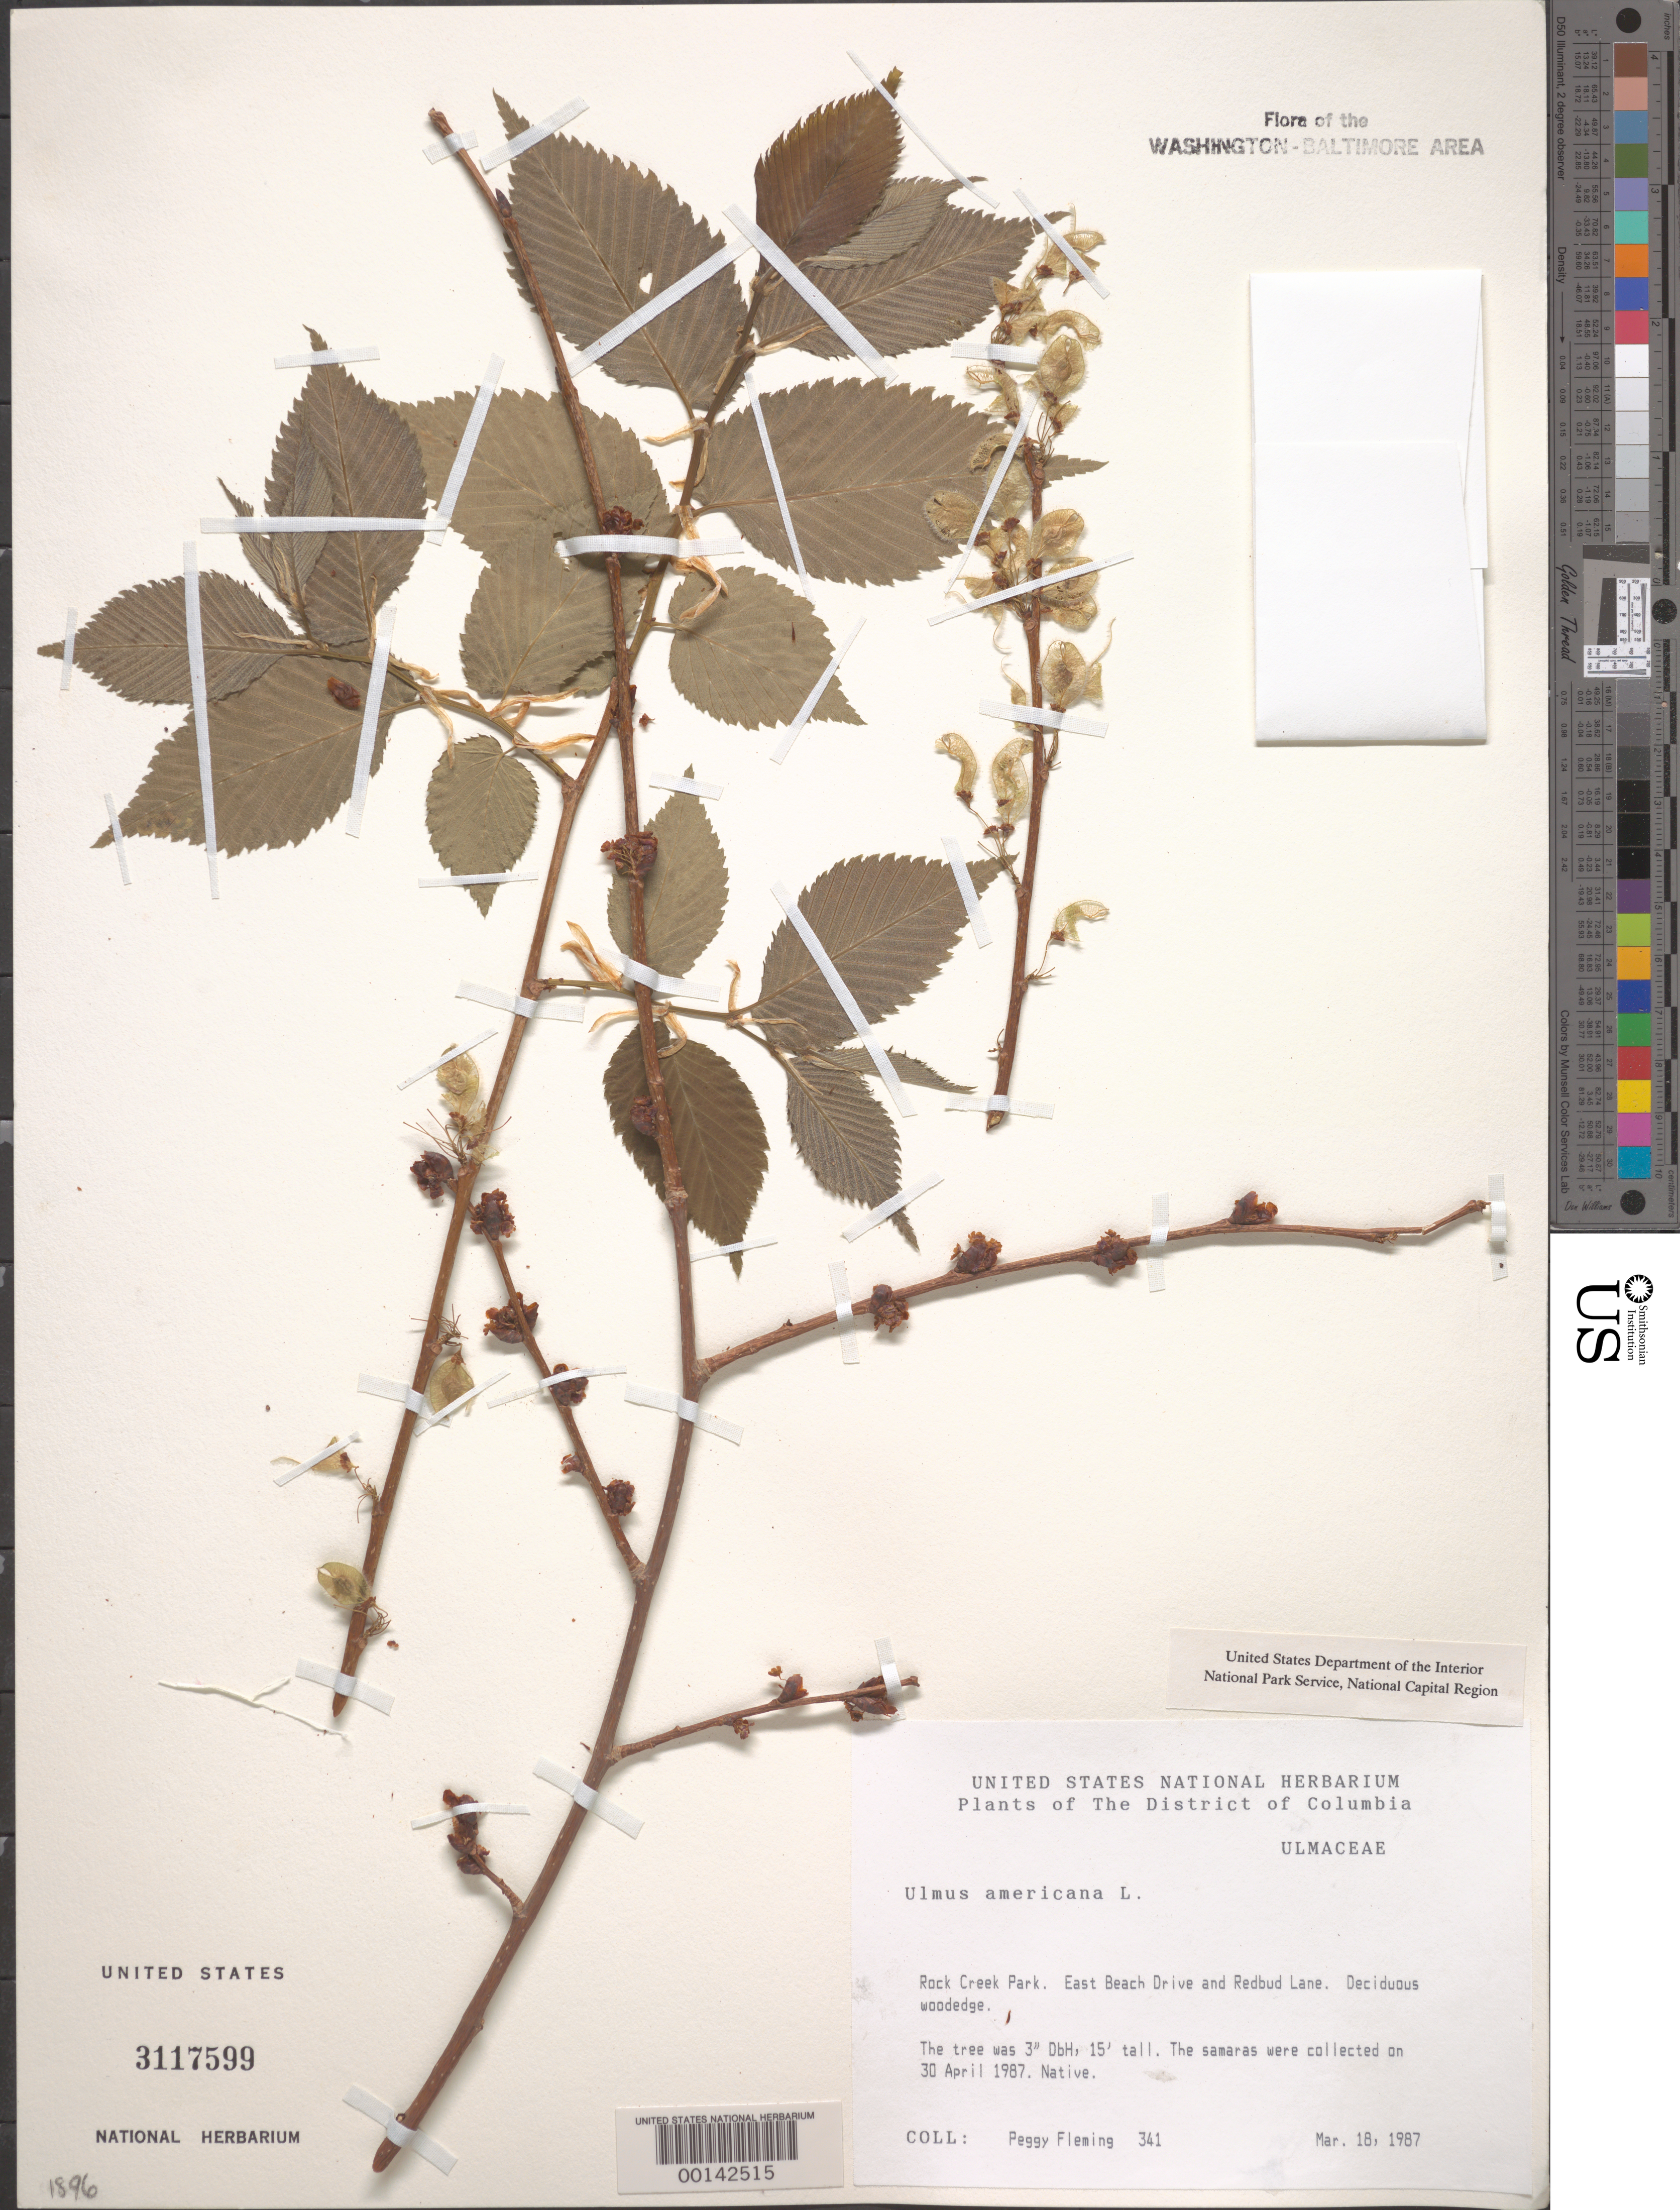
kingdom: Plantae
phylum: Tracheophyta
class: Magnoliopsida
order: Rosales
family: Ulmaceae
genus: Ulmus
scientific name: Ulmus americana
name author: L.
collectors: P. Fleming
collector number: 341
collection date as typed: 18 Mar 1987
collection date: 1987-03-18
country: United States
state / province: District of Columbia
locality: Rock Creek Park. East Beach Drive and Redbud Lane. Rock Creek Park and vicinity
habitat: Deciduous wood edge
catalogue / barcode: US 3117599